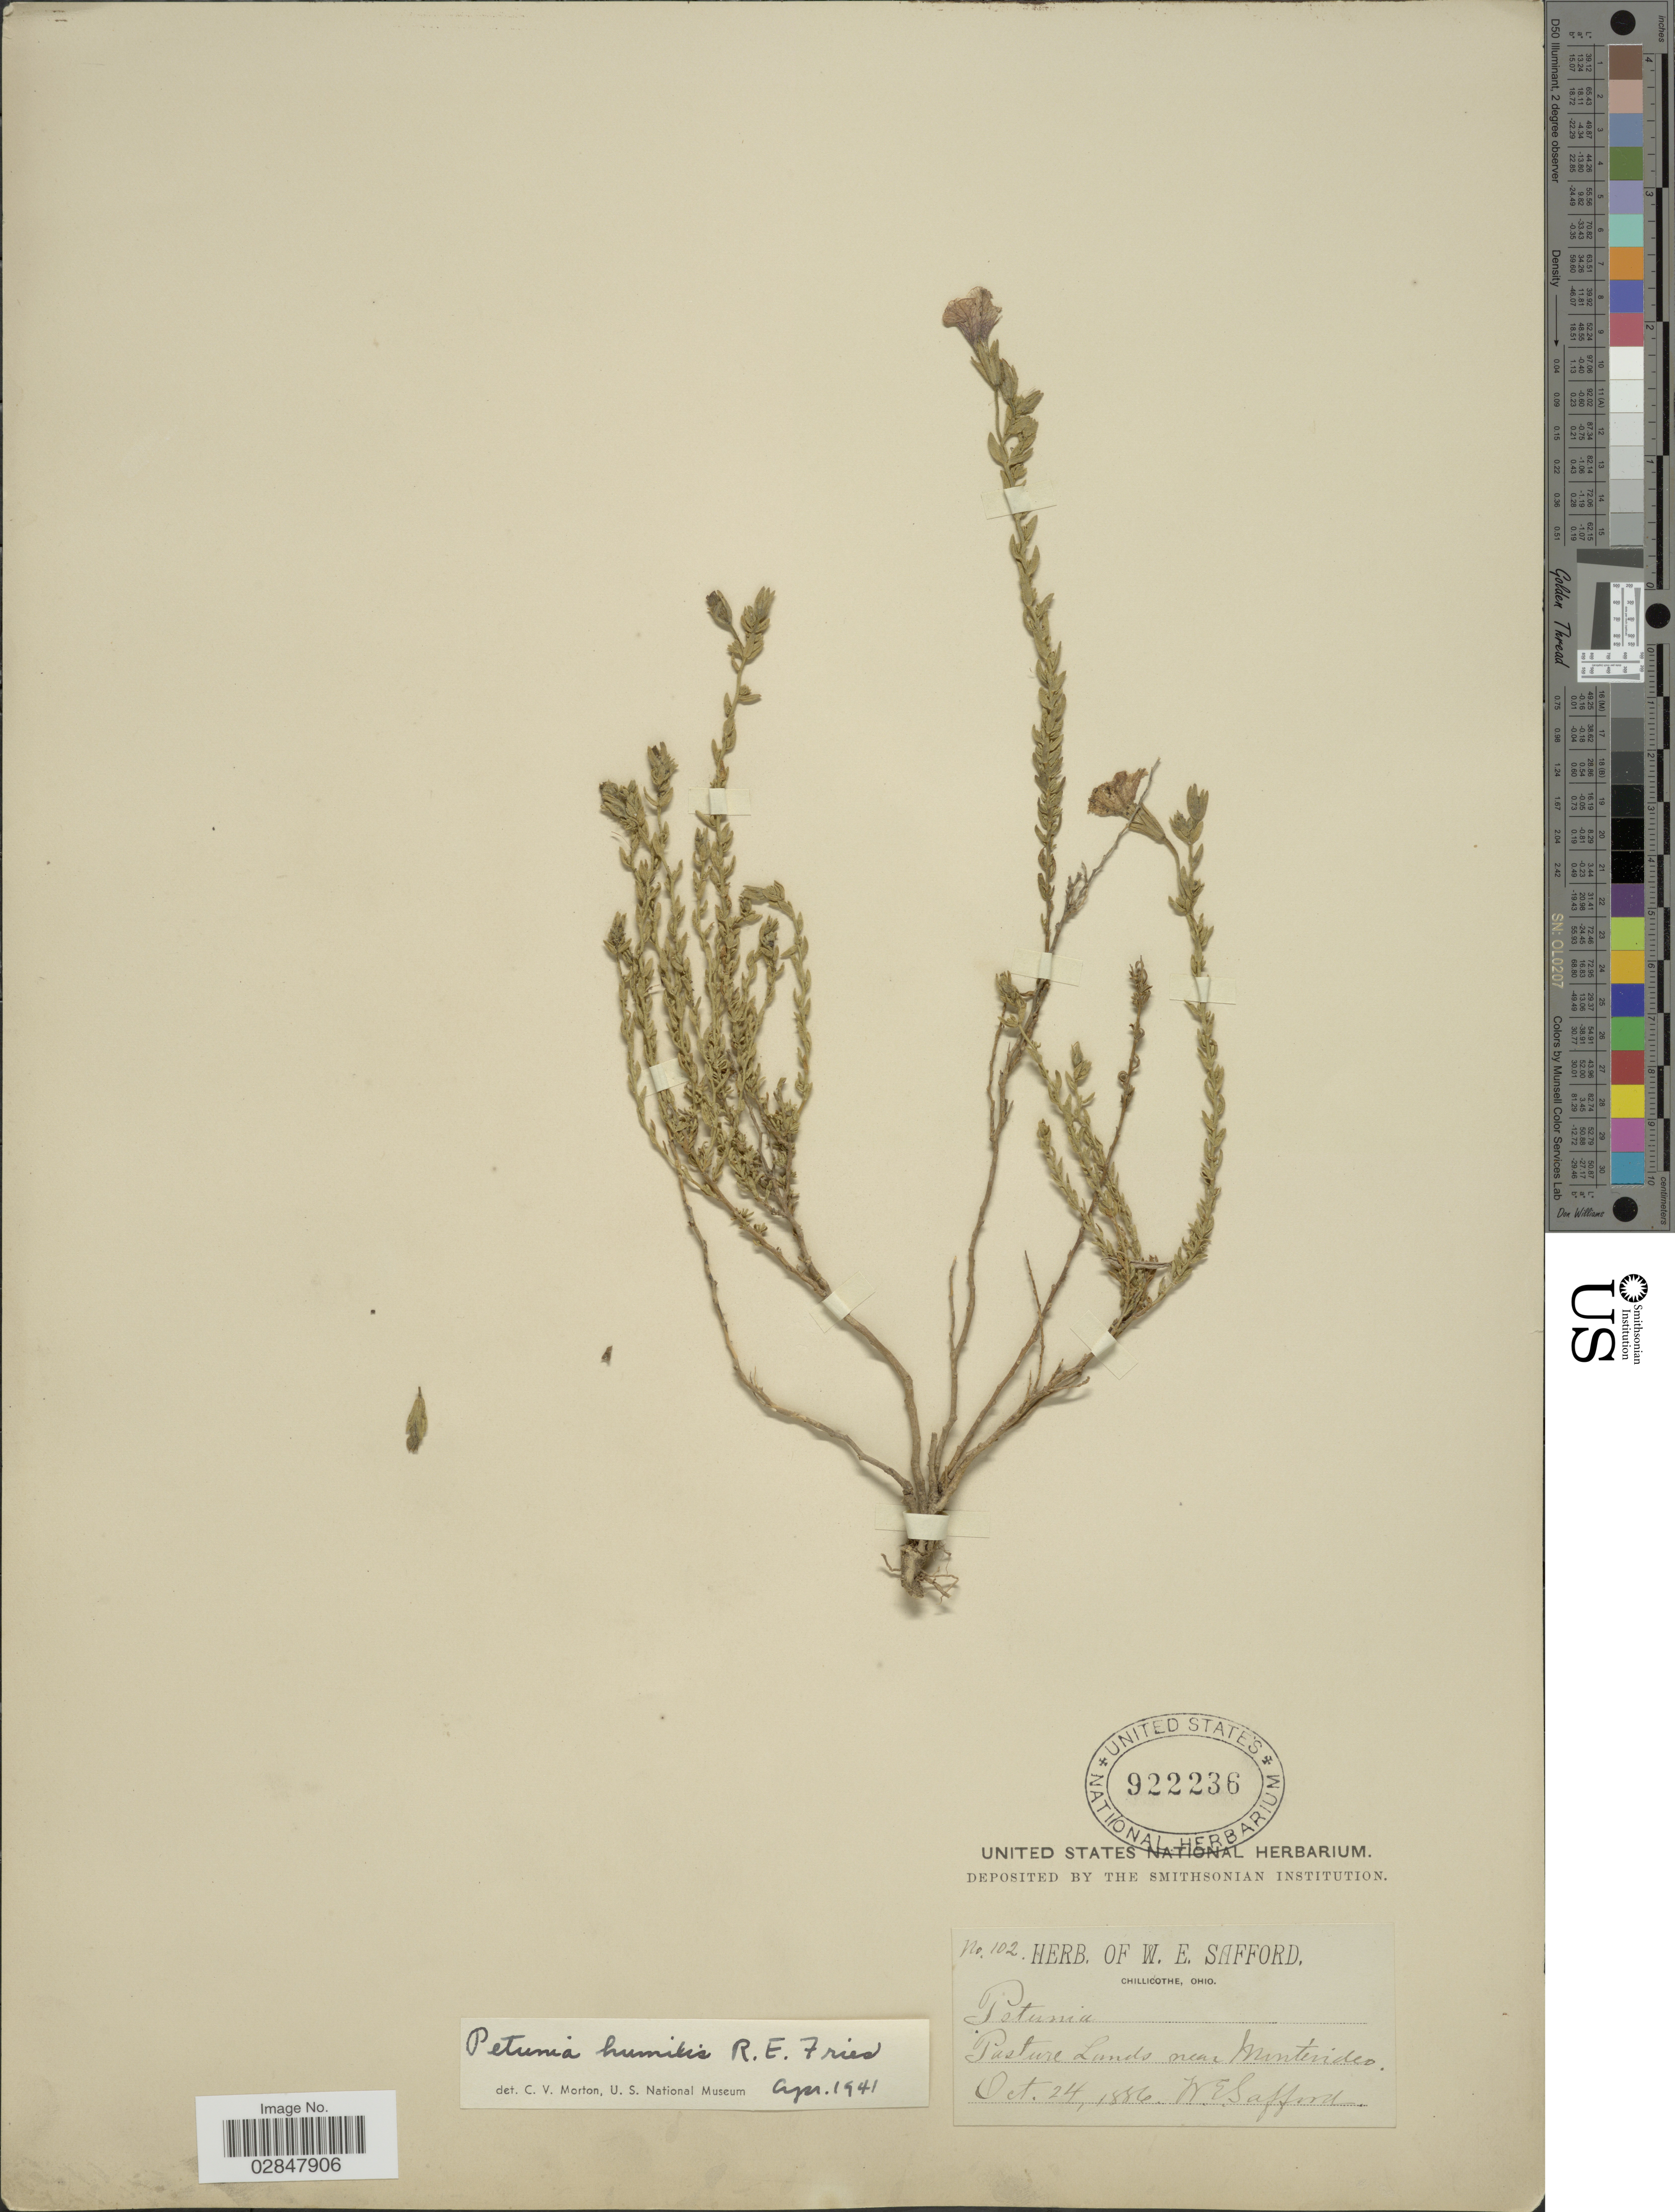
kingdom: Plantae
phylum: Tracheophyta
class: Magnoliopsida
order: Solanales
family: Solanaceae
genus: Petunia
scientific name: Petunia humilis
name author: R.E. Fr.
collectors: W. E. Safford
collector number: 102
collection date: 1886-10-24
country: Uruguay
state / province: Montevideo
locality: Pasture lands near Montevideo.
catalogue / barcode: US 922236